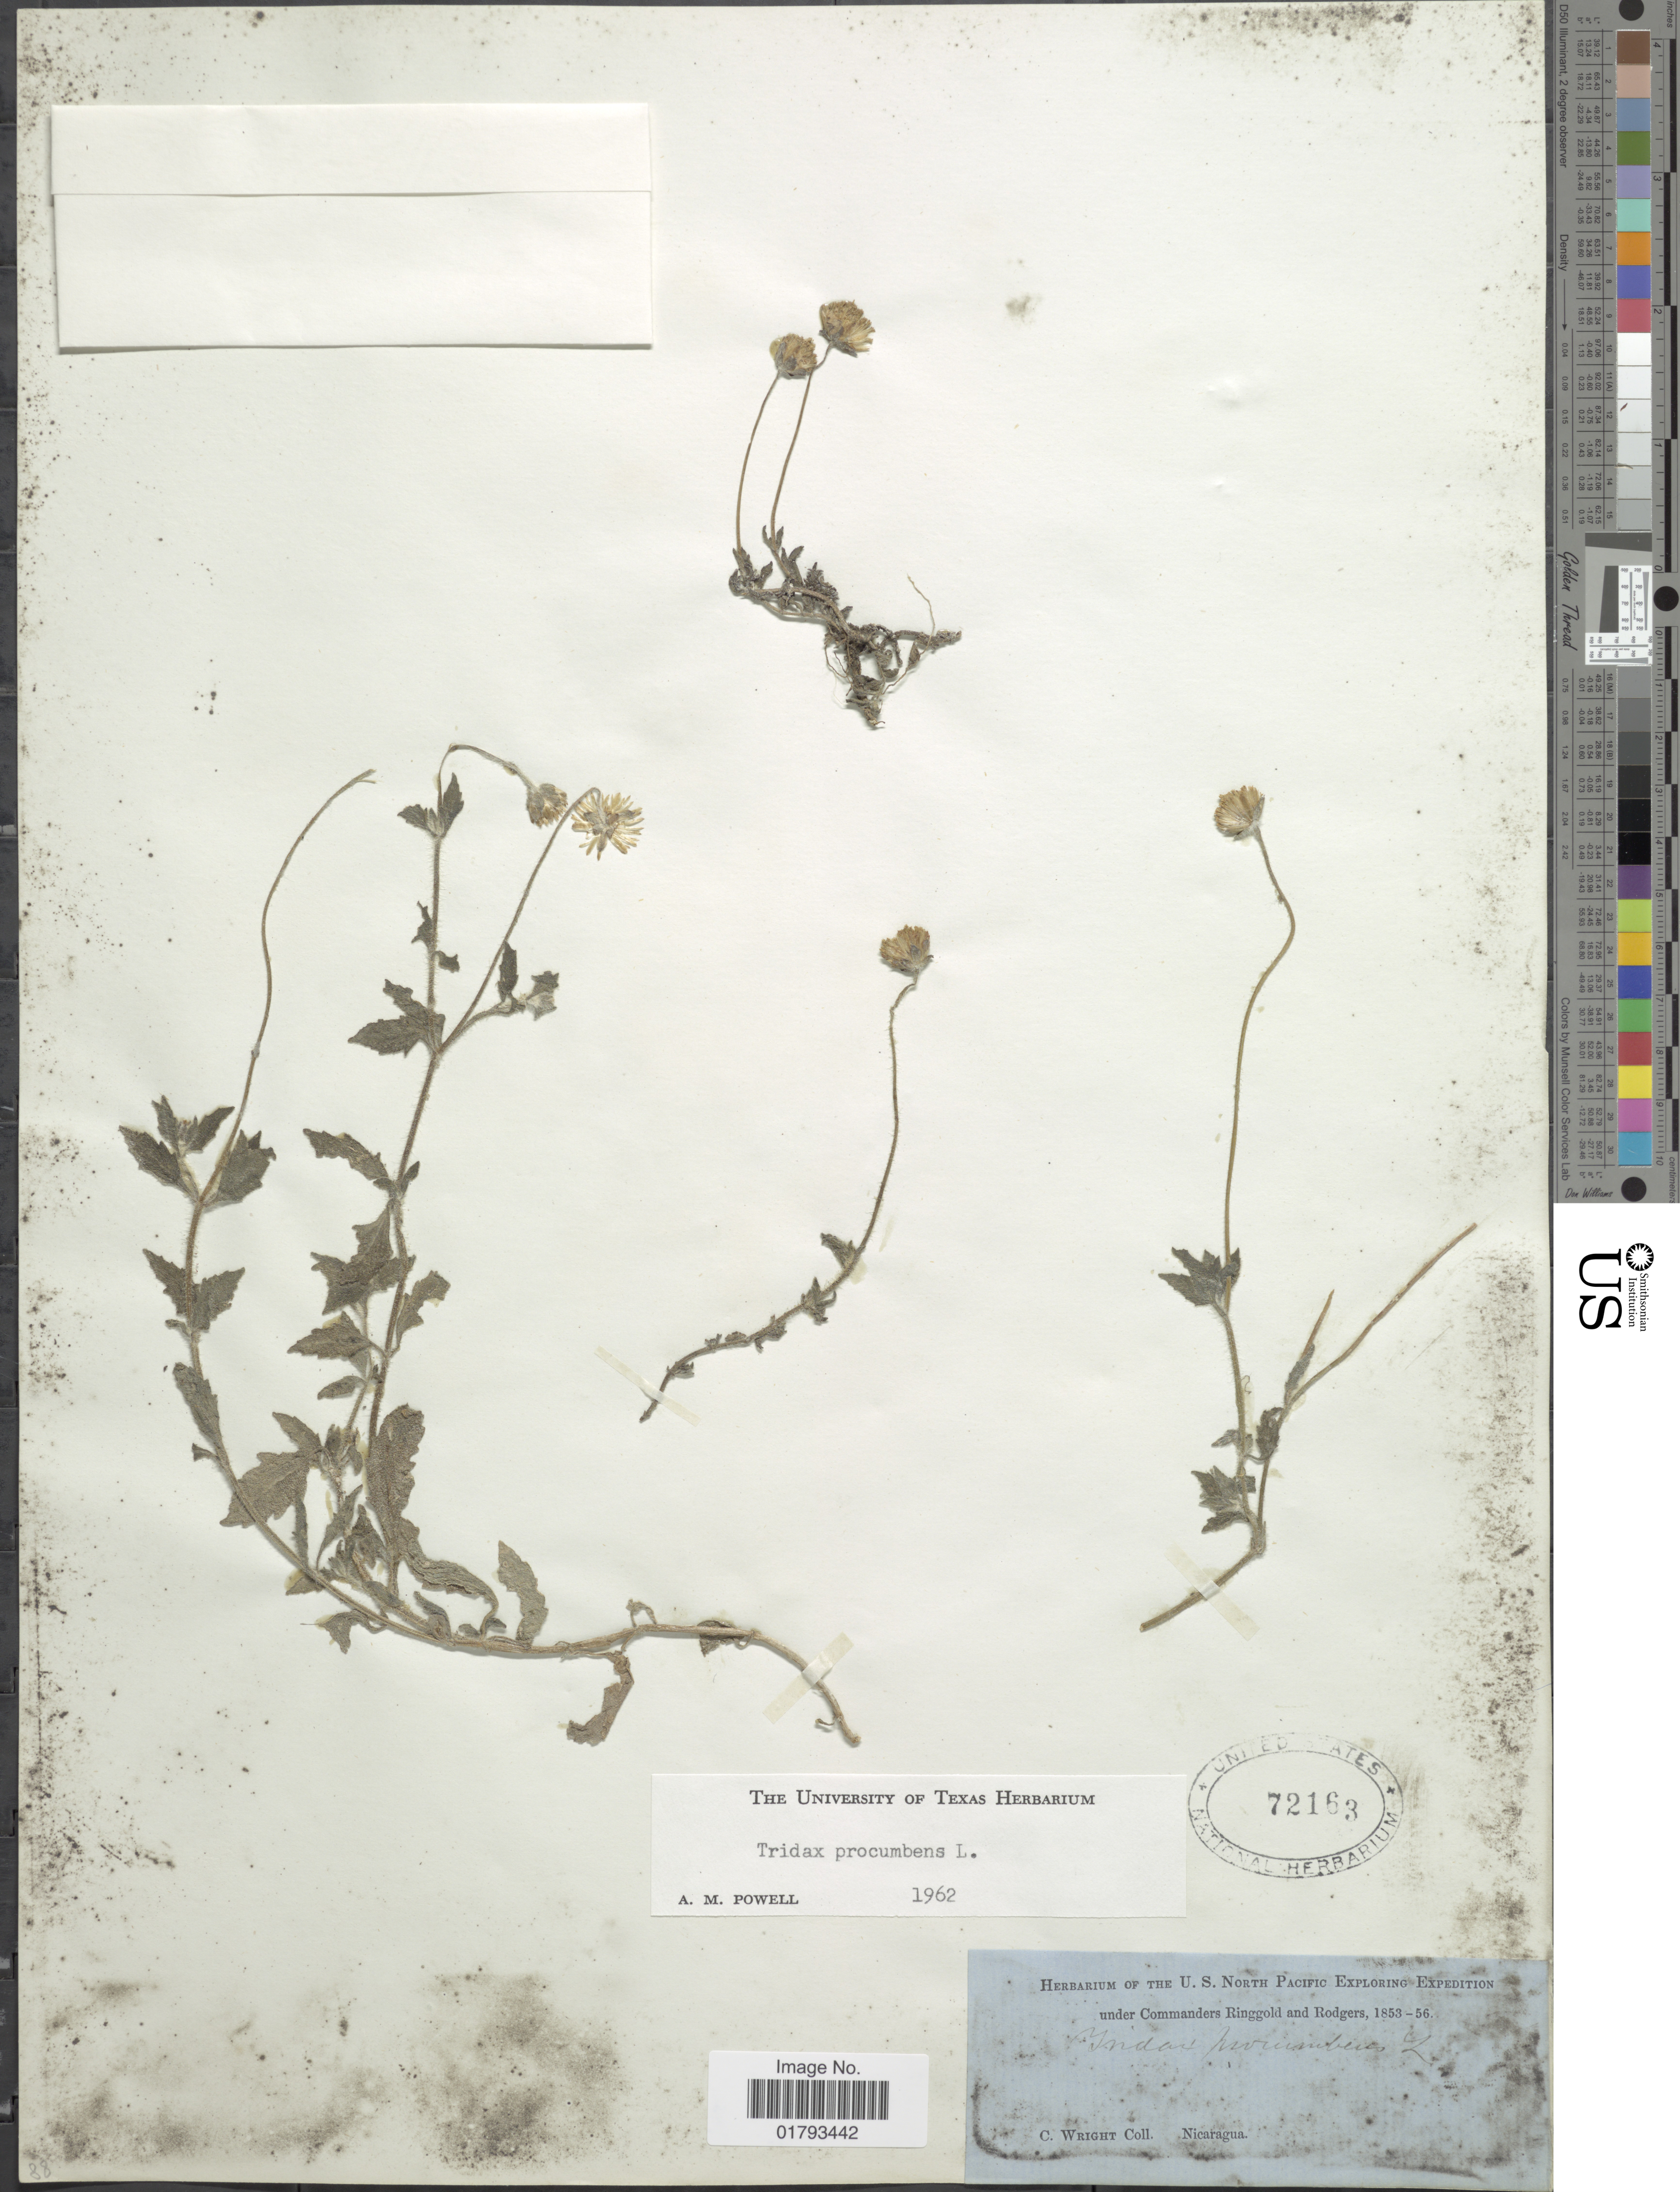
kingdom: Plantae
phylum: Tracheophyta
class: Magnoliopsida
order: Asterales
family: Asteraceae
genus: Tridax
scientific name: Tridax procumbens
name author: L.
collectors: C. Wright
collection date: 1853/1856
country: Nicaragua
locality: Nicaragua.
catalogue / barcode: US 72163